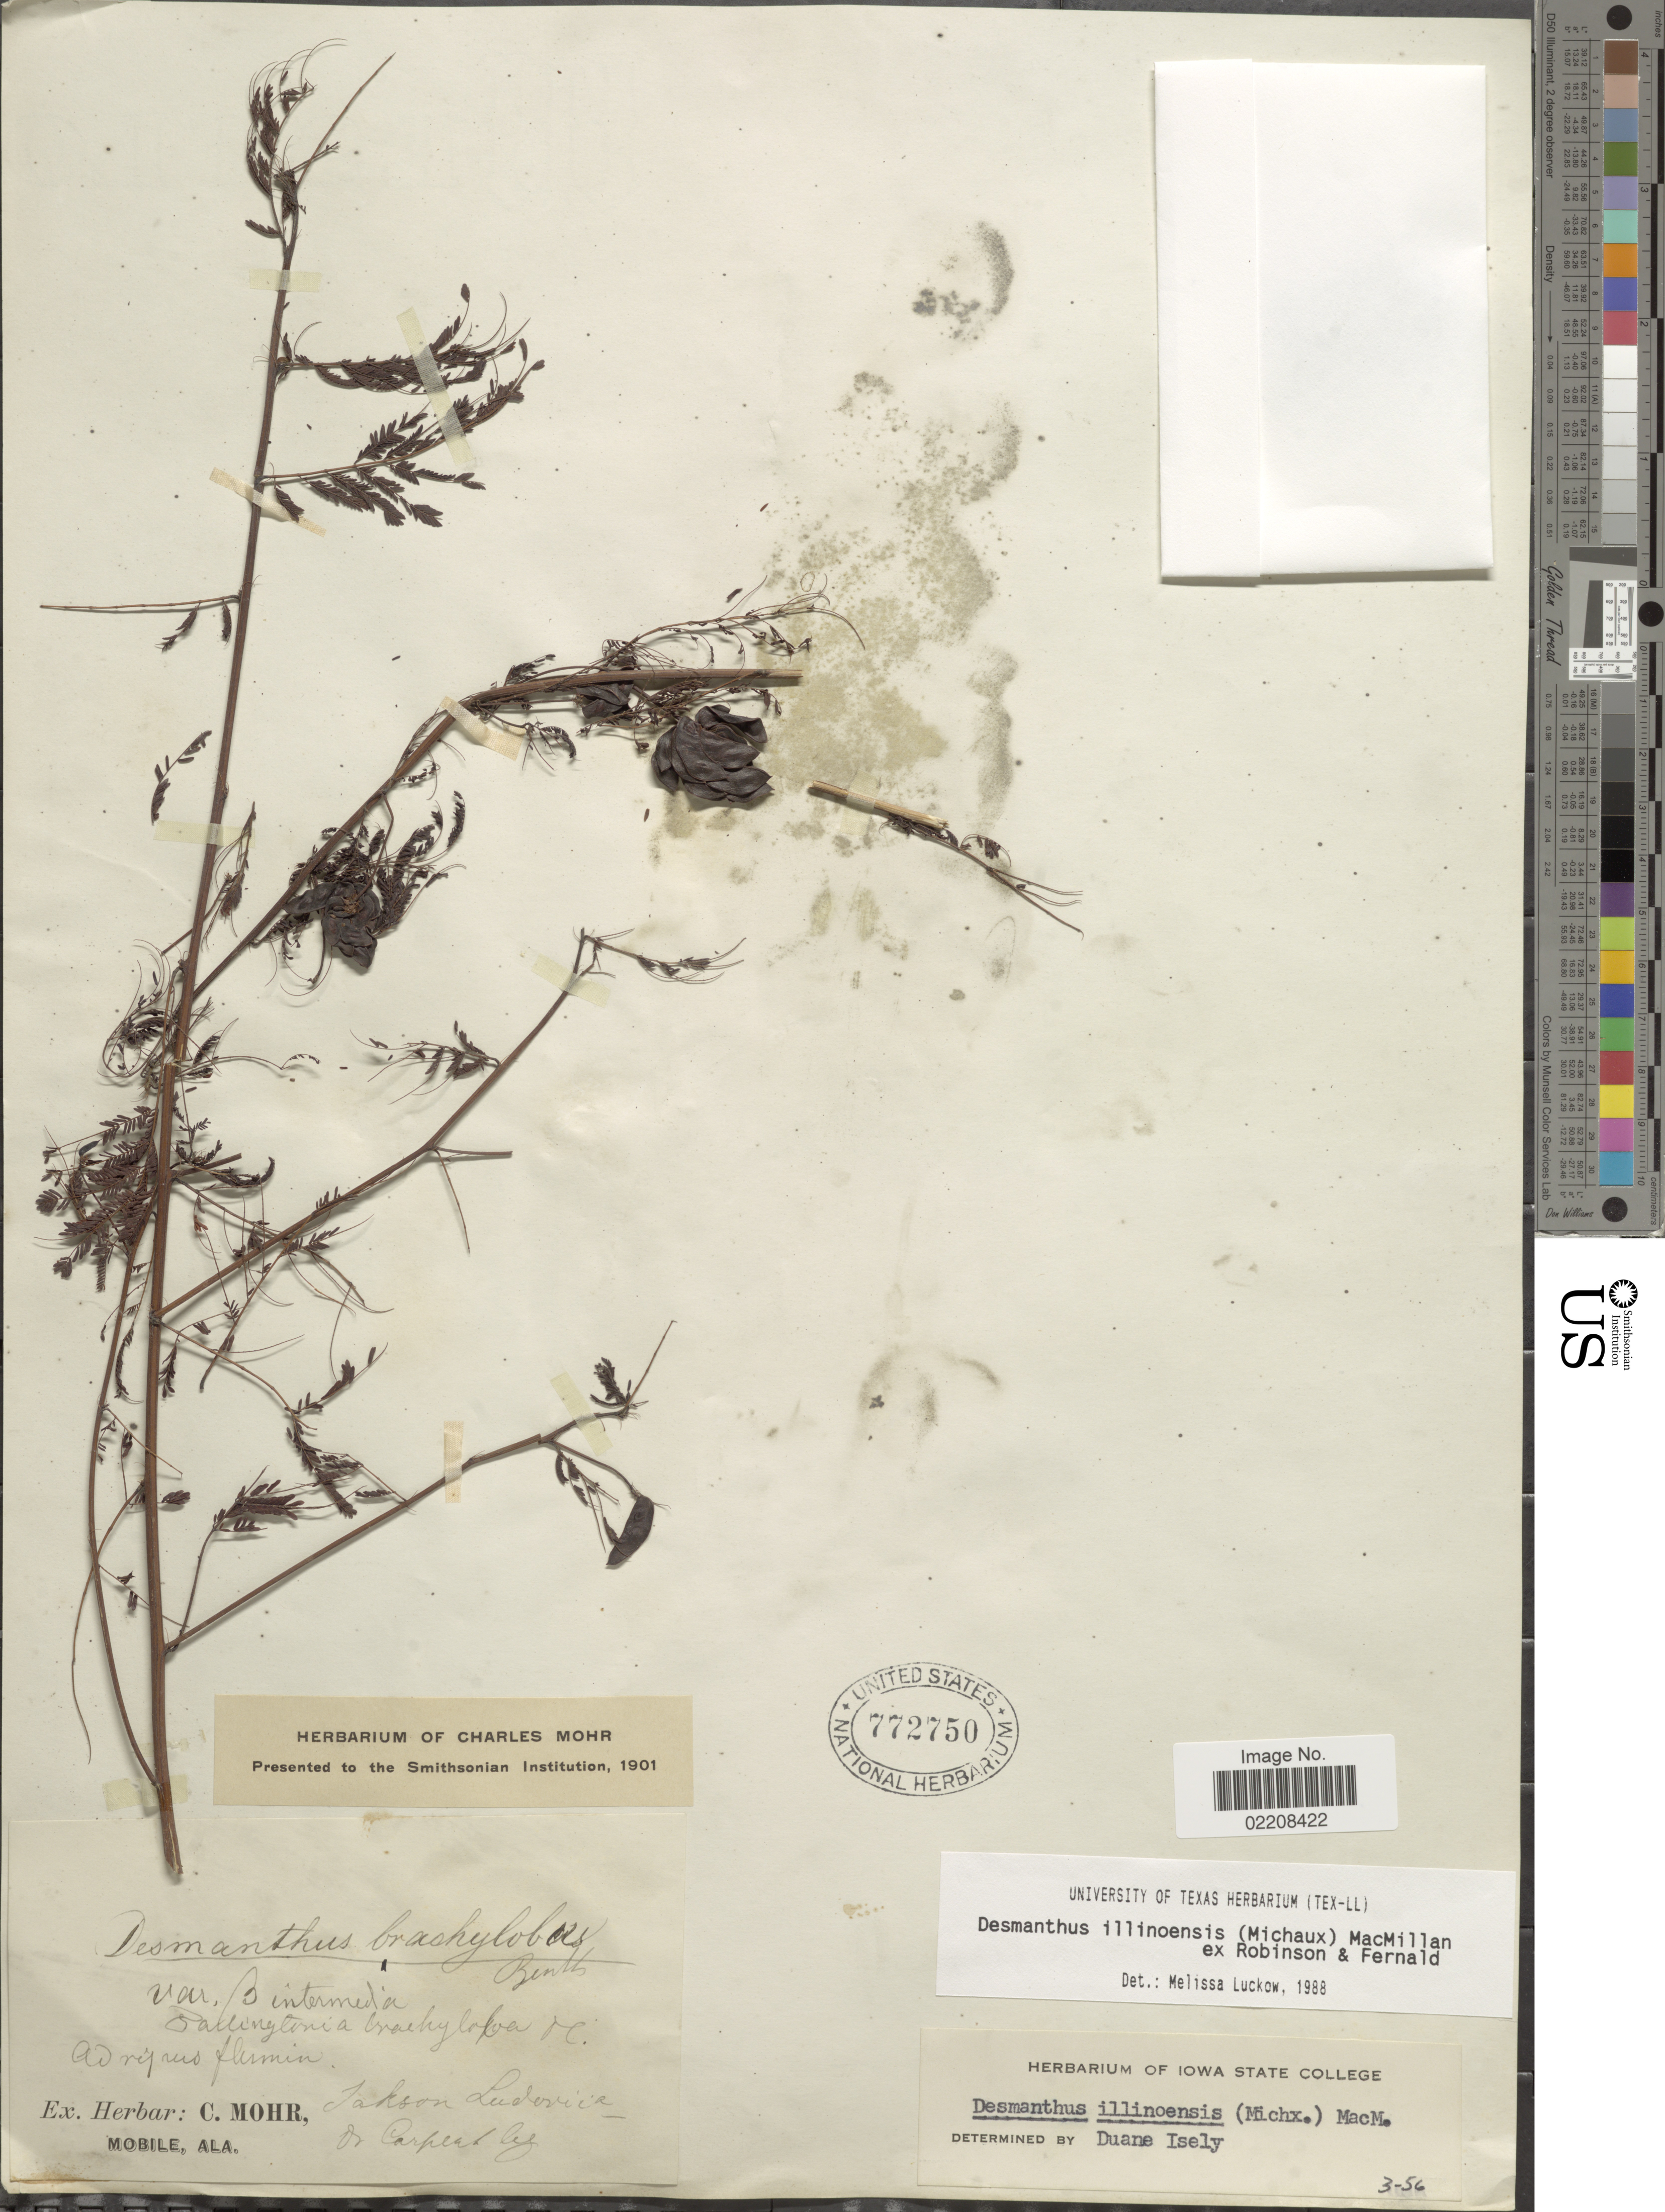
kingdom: Plantae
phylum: Tracheophyta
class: Magnoliopsida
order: Fabales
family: Fabaceae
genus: Desmanthus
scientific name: Desmanthus illinoensis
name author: (Michx.) MacMill.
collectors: P. Carpeate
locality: Jackson Ludovica. [interpreted]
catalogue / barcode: US 772750